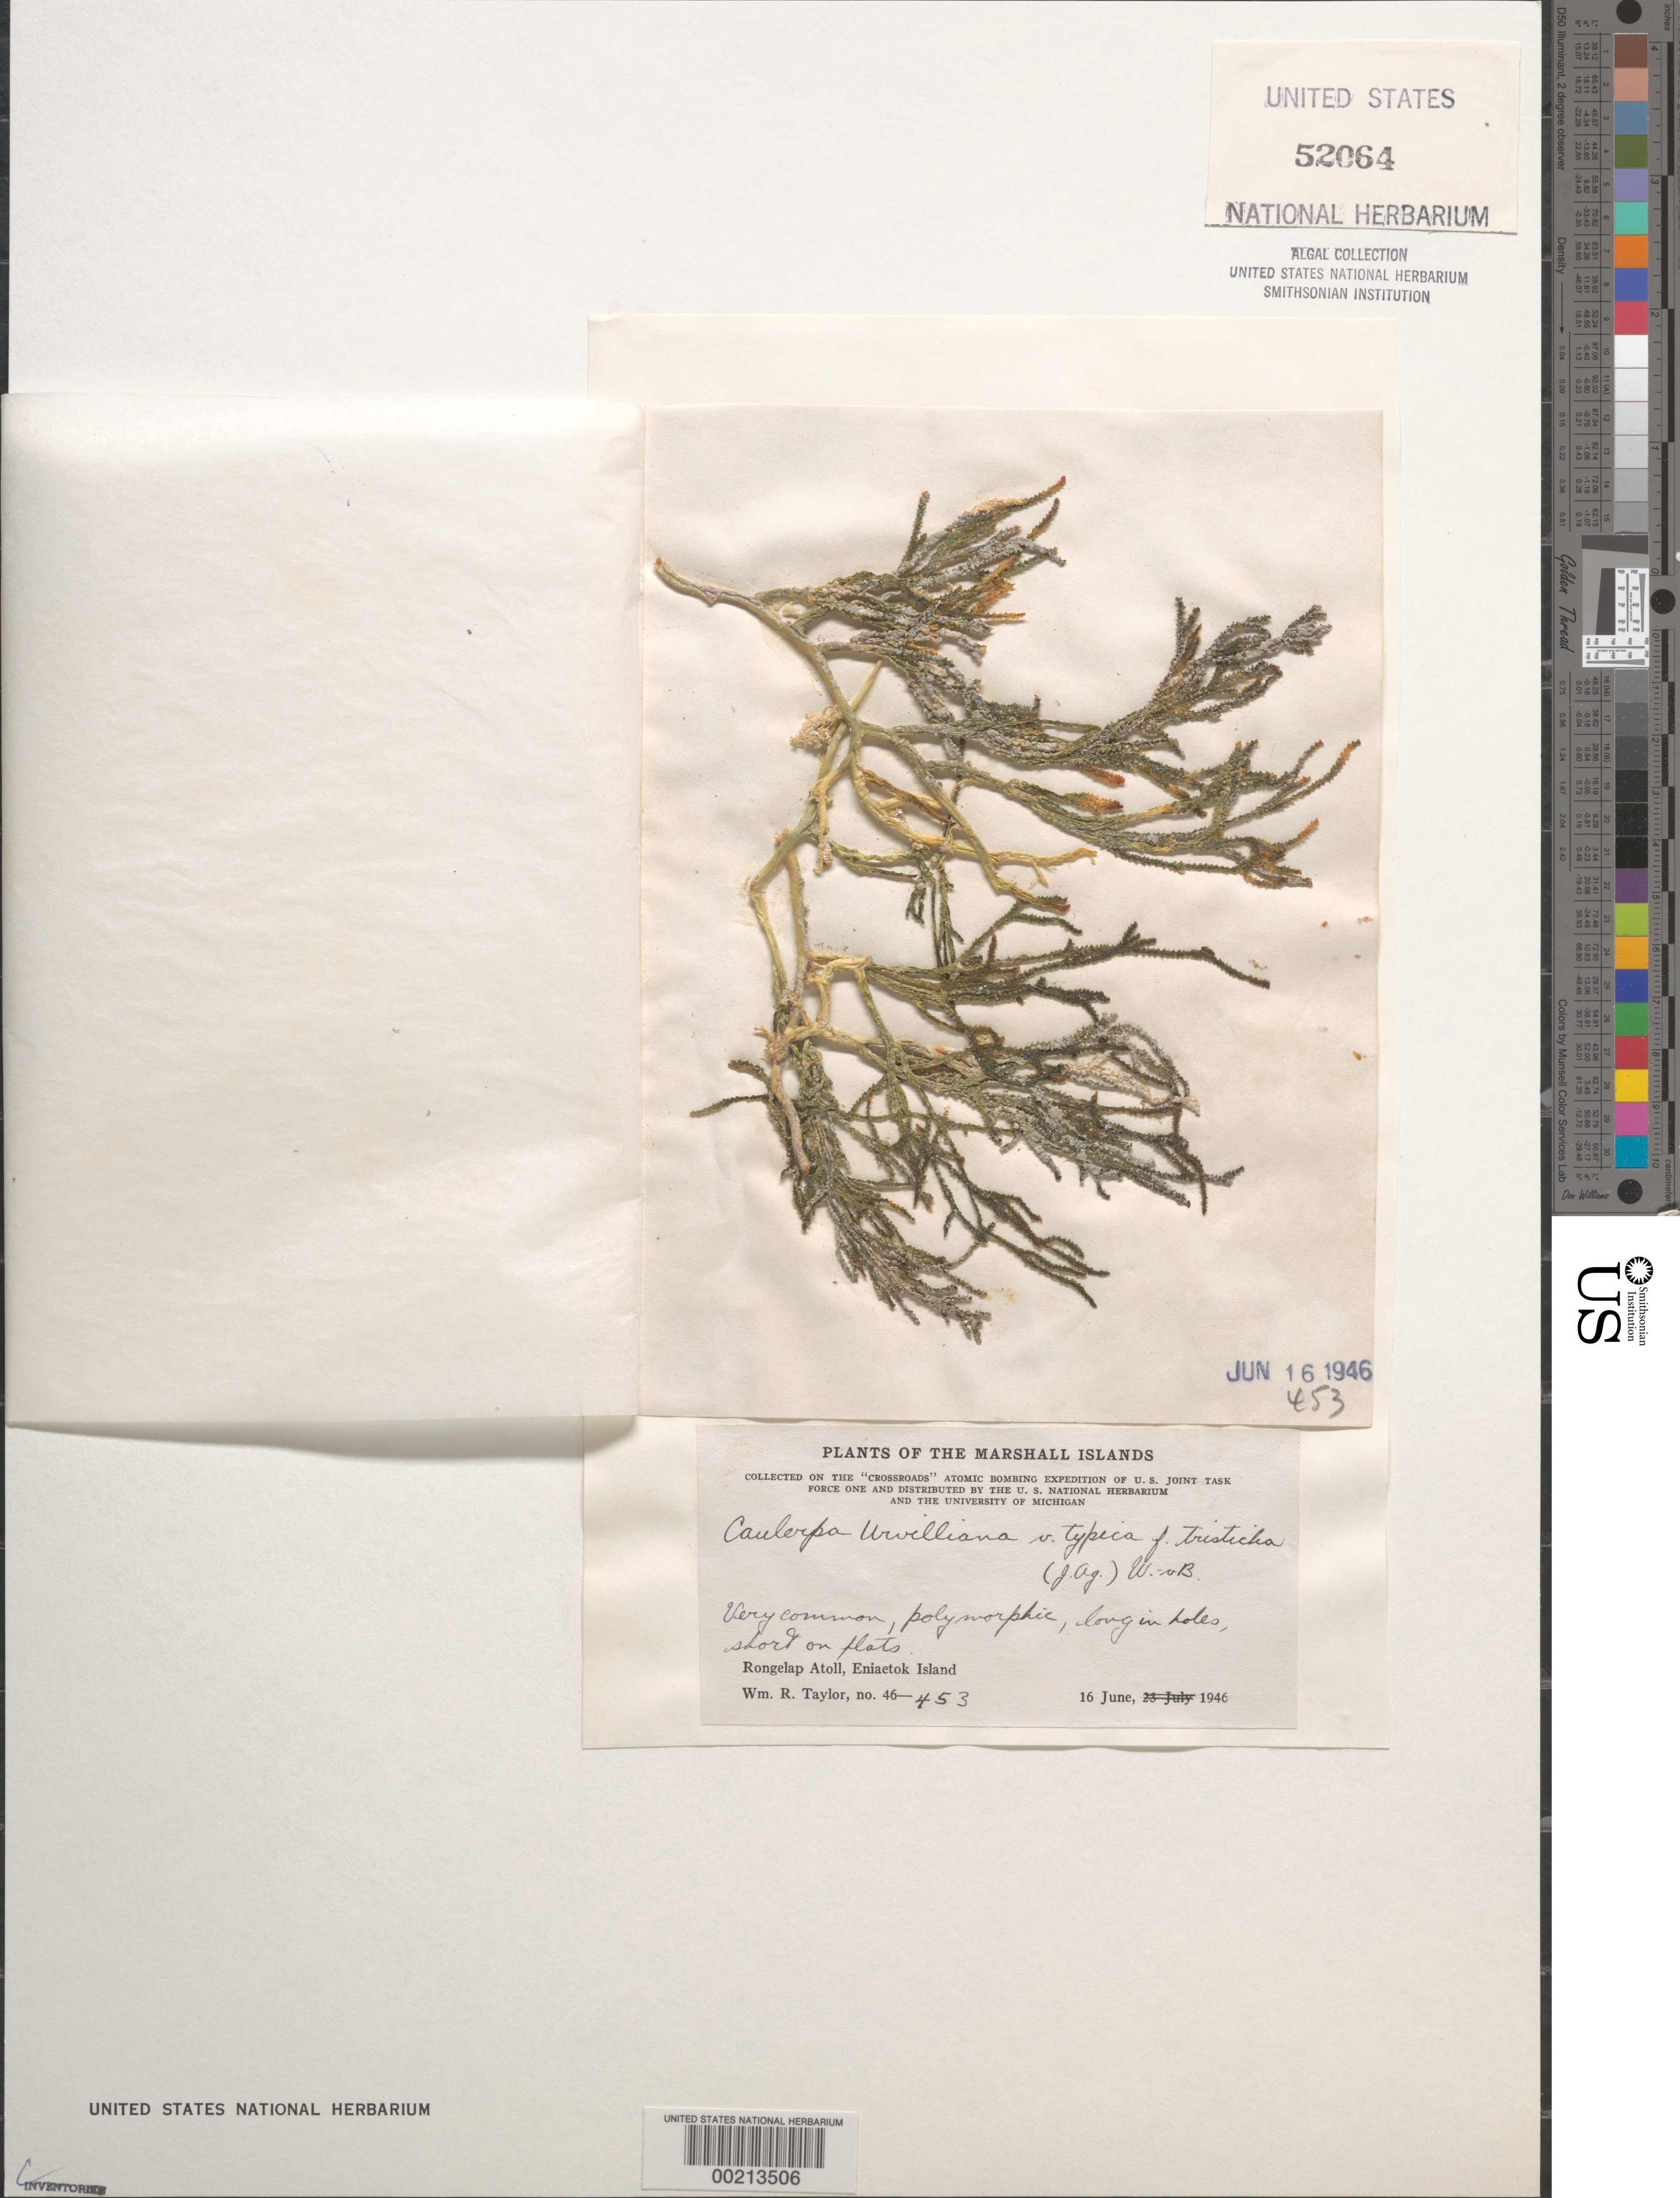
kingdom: Plantae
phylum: Chlorophyta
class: Ulvophyceae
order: Bryopsidales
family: Caulerpaceae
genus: Caulerpa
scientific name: Caulerpa urvilleana var. typica forma tristicha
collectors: W. R. Taylor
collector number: WRT 46-453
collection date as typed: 16 Jun 1946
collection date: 1946-06-16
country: Marshall Islands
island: Rongelap Atoll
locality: Eniaetok Islet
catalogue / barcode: US 52064